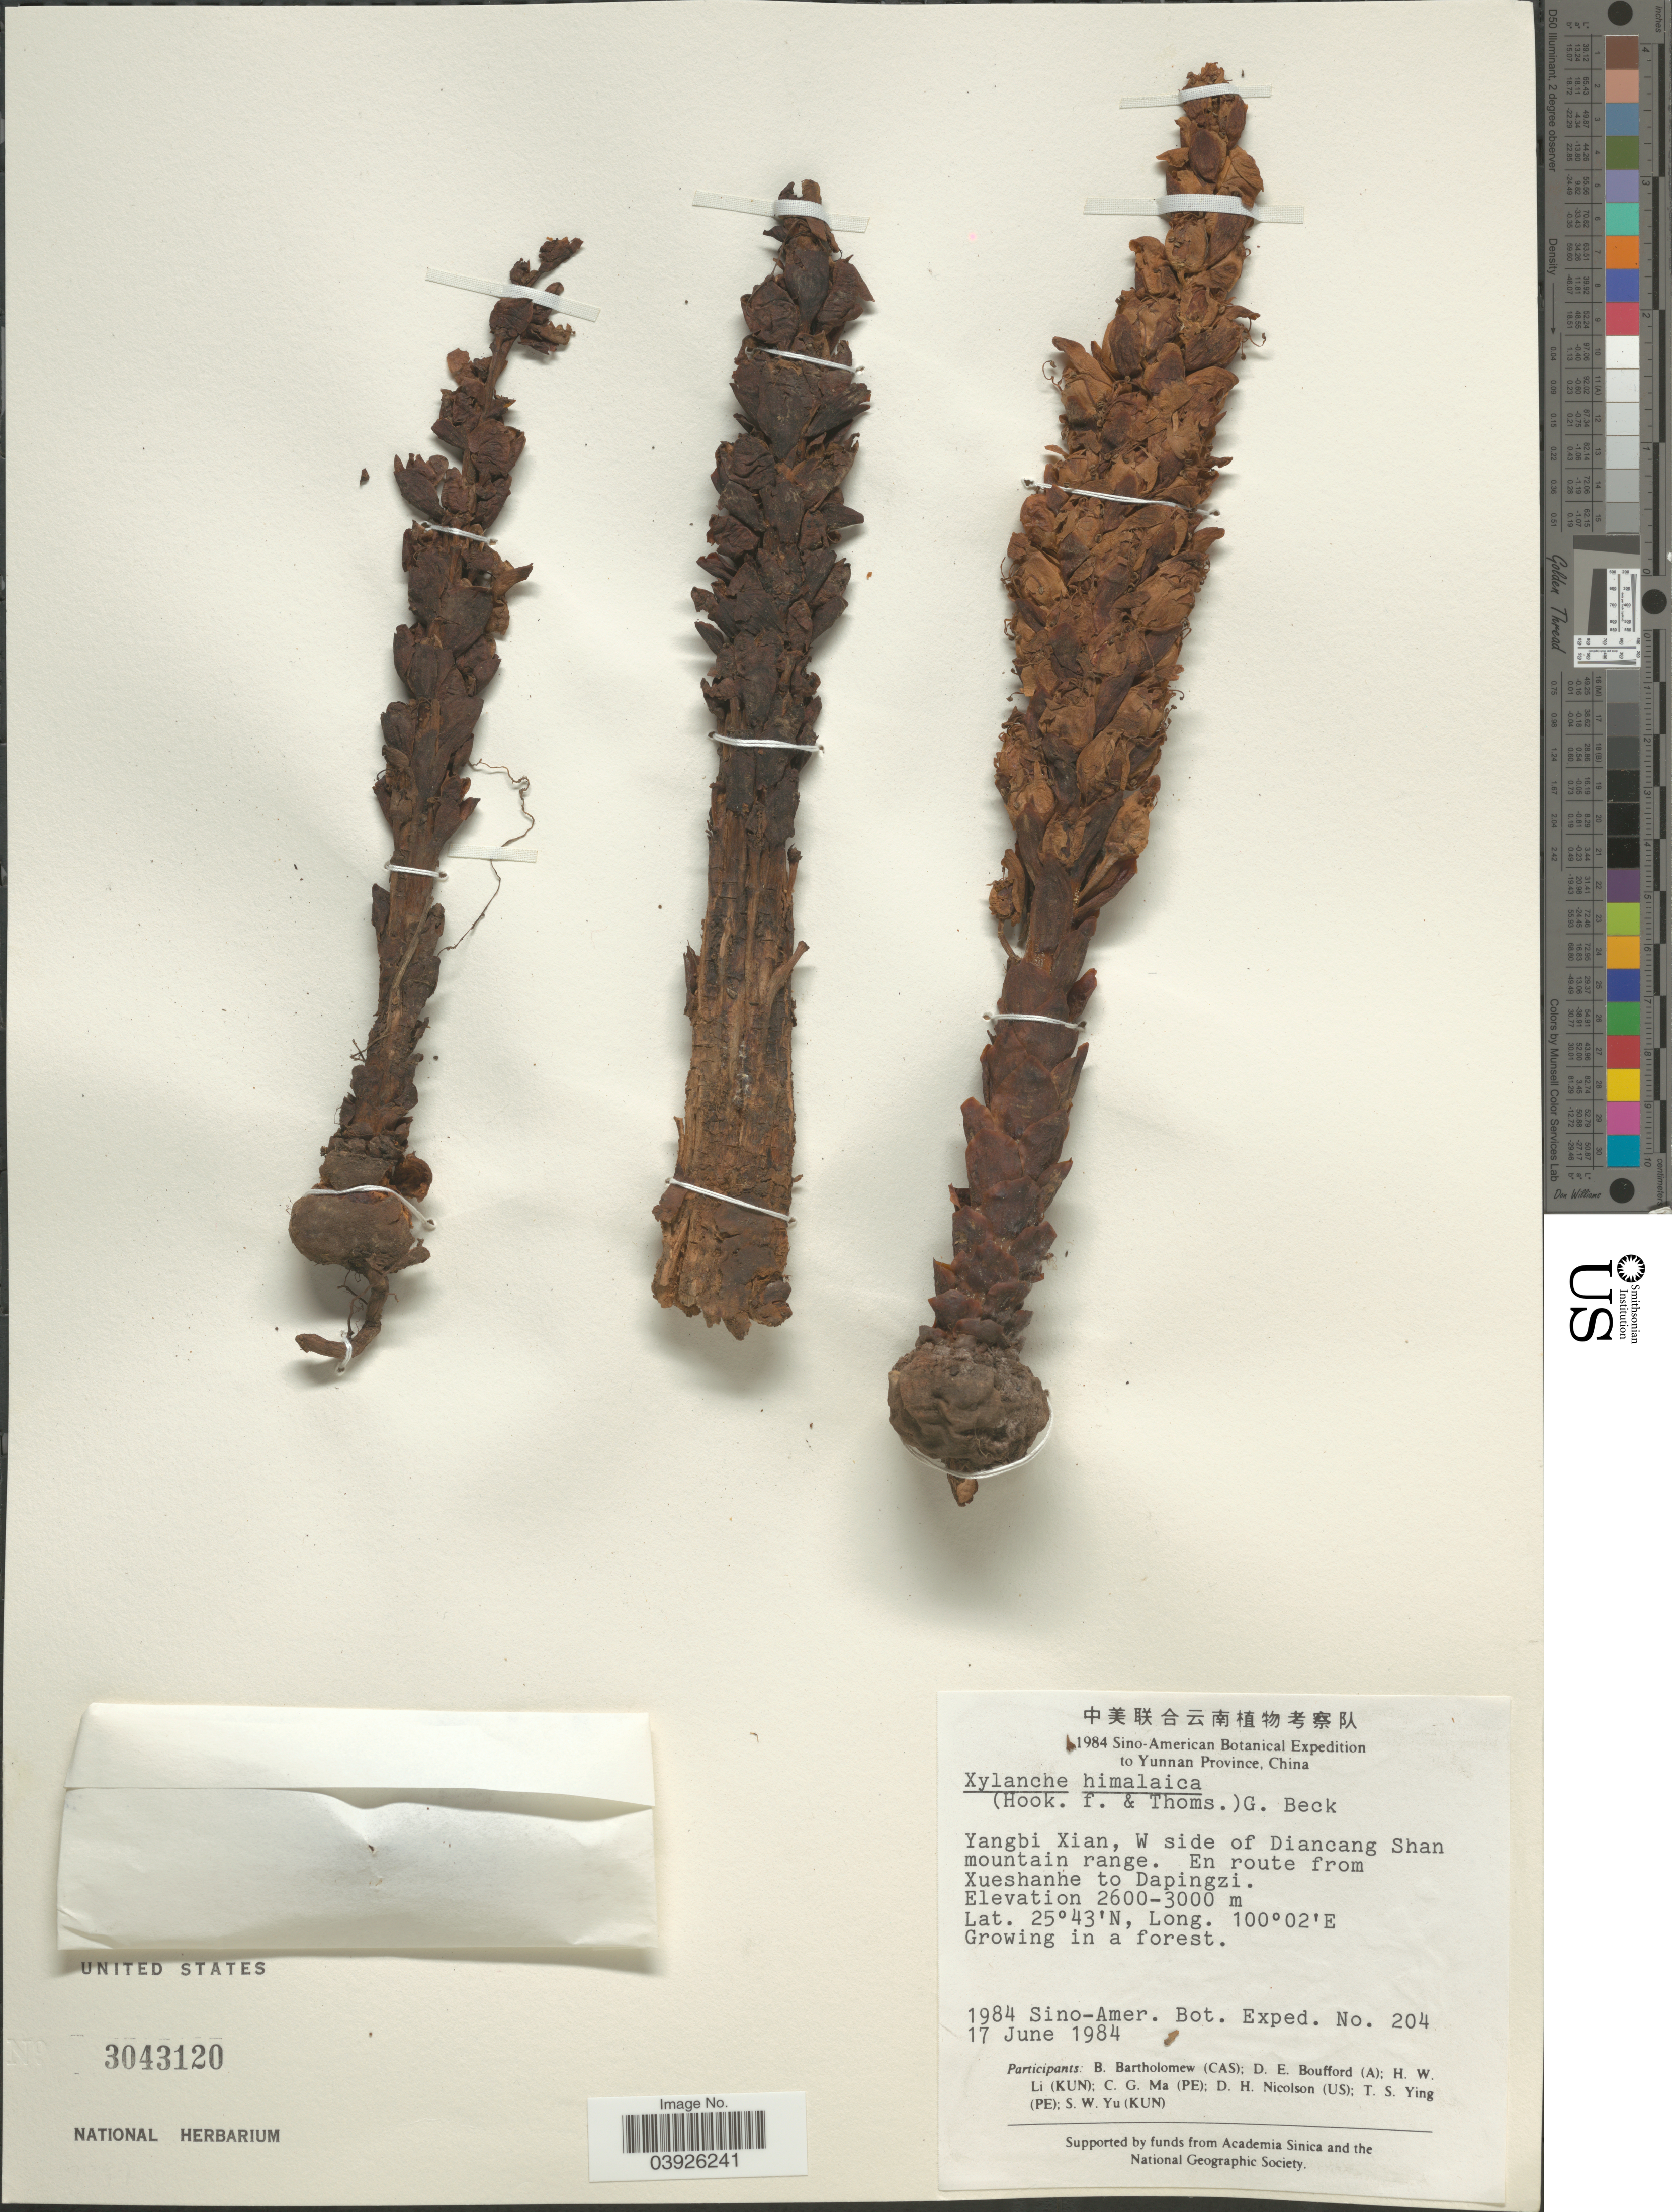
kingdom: Plantae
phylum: Tracheophyta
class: Magnoliopsida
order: Lamiales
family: Orobanchaceae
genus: Xylanche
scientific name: Xylanche himalaica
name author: Beck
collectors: Sino-Amer. Bot. Exped. 1984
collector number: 204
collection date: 1984-06-17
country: China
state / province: Yunnan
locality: Yangbi Xian, W side of Diancang Shan mountain range. En route from Xueshanhe to Dapingzi.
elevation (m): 2600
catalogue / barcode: US 3043120